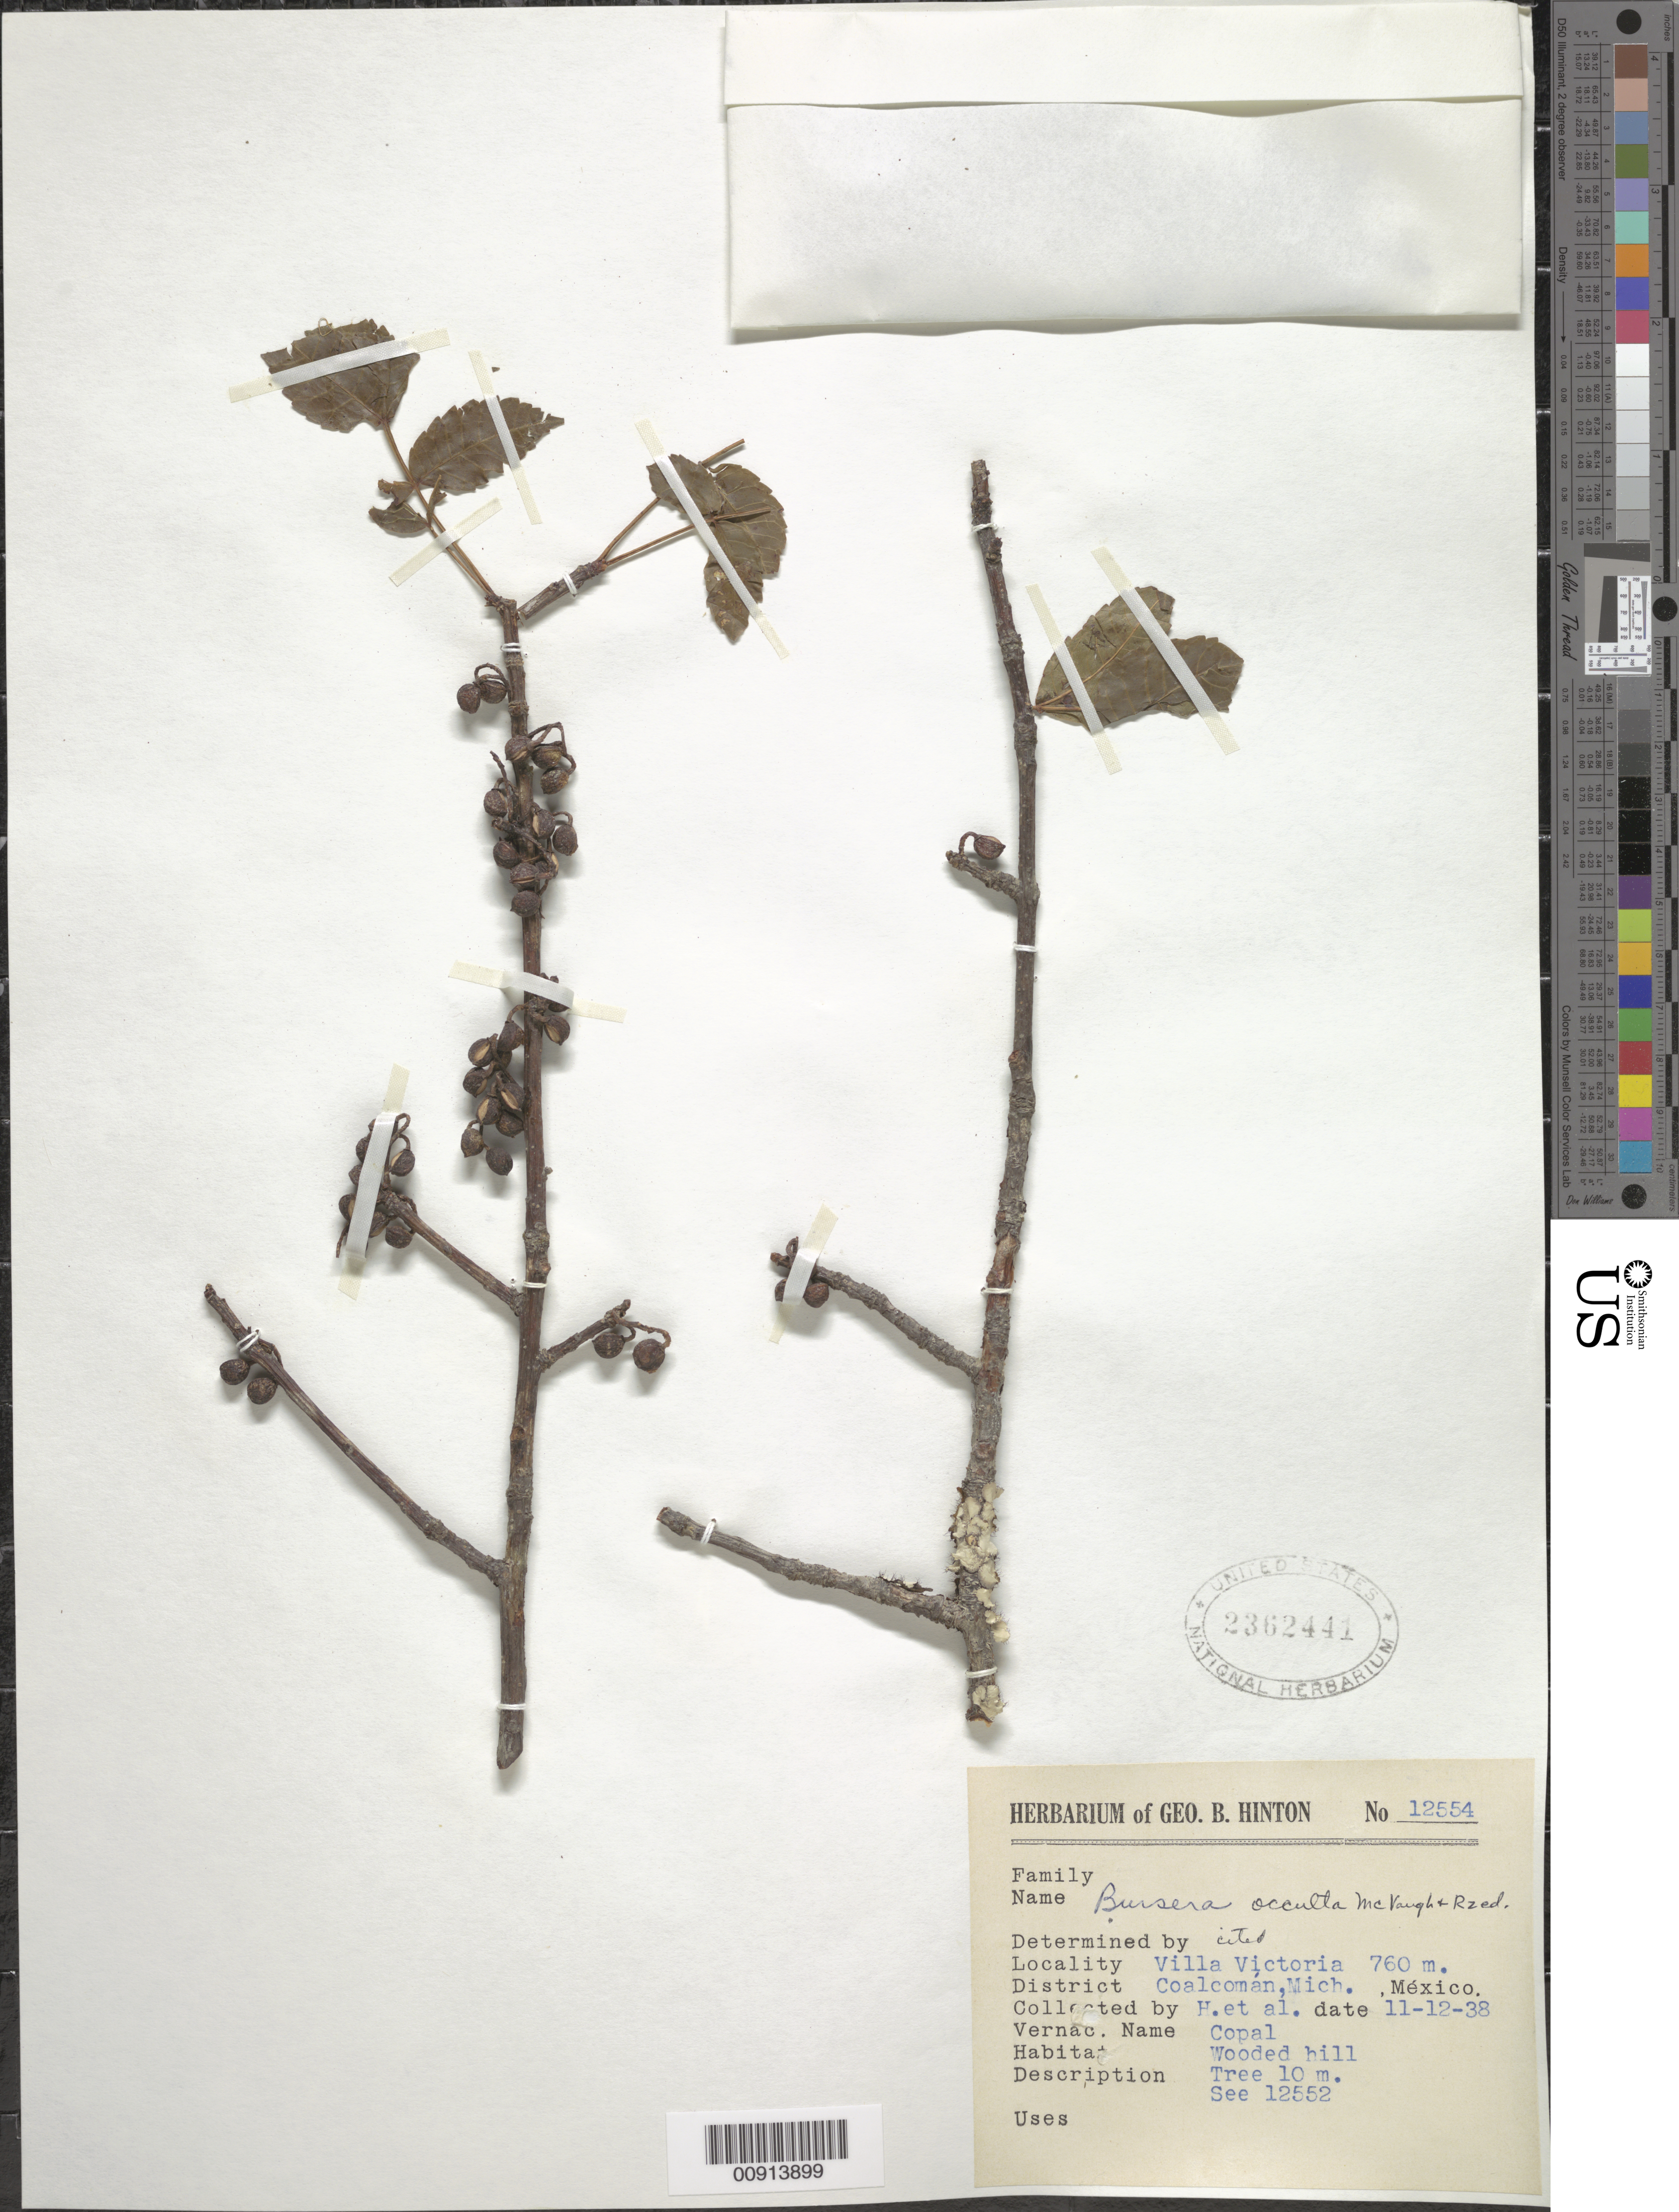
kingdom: Plantae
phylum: Tracheophyta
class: Magnoliopsida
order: Sapindales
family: Burseraceae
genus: Bursera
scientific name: Bursera occulta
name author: McVaugh & Rzed.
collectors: G. B. Hinton & et al.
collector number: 12554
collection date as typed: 12 Nov 1938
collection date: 1938-11-12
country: Mexico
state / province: Michoacán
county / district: Coalcomán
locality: Villa Victoria, District Coalcomán, Michoacán.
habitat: Wooded hill.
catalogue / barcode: US 2362441